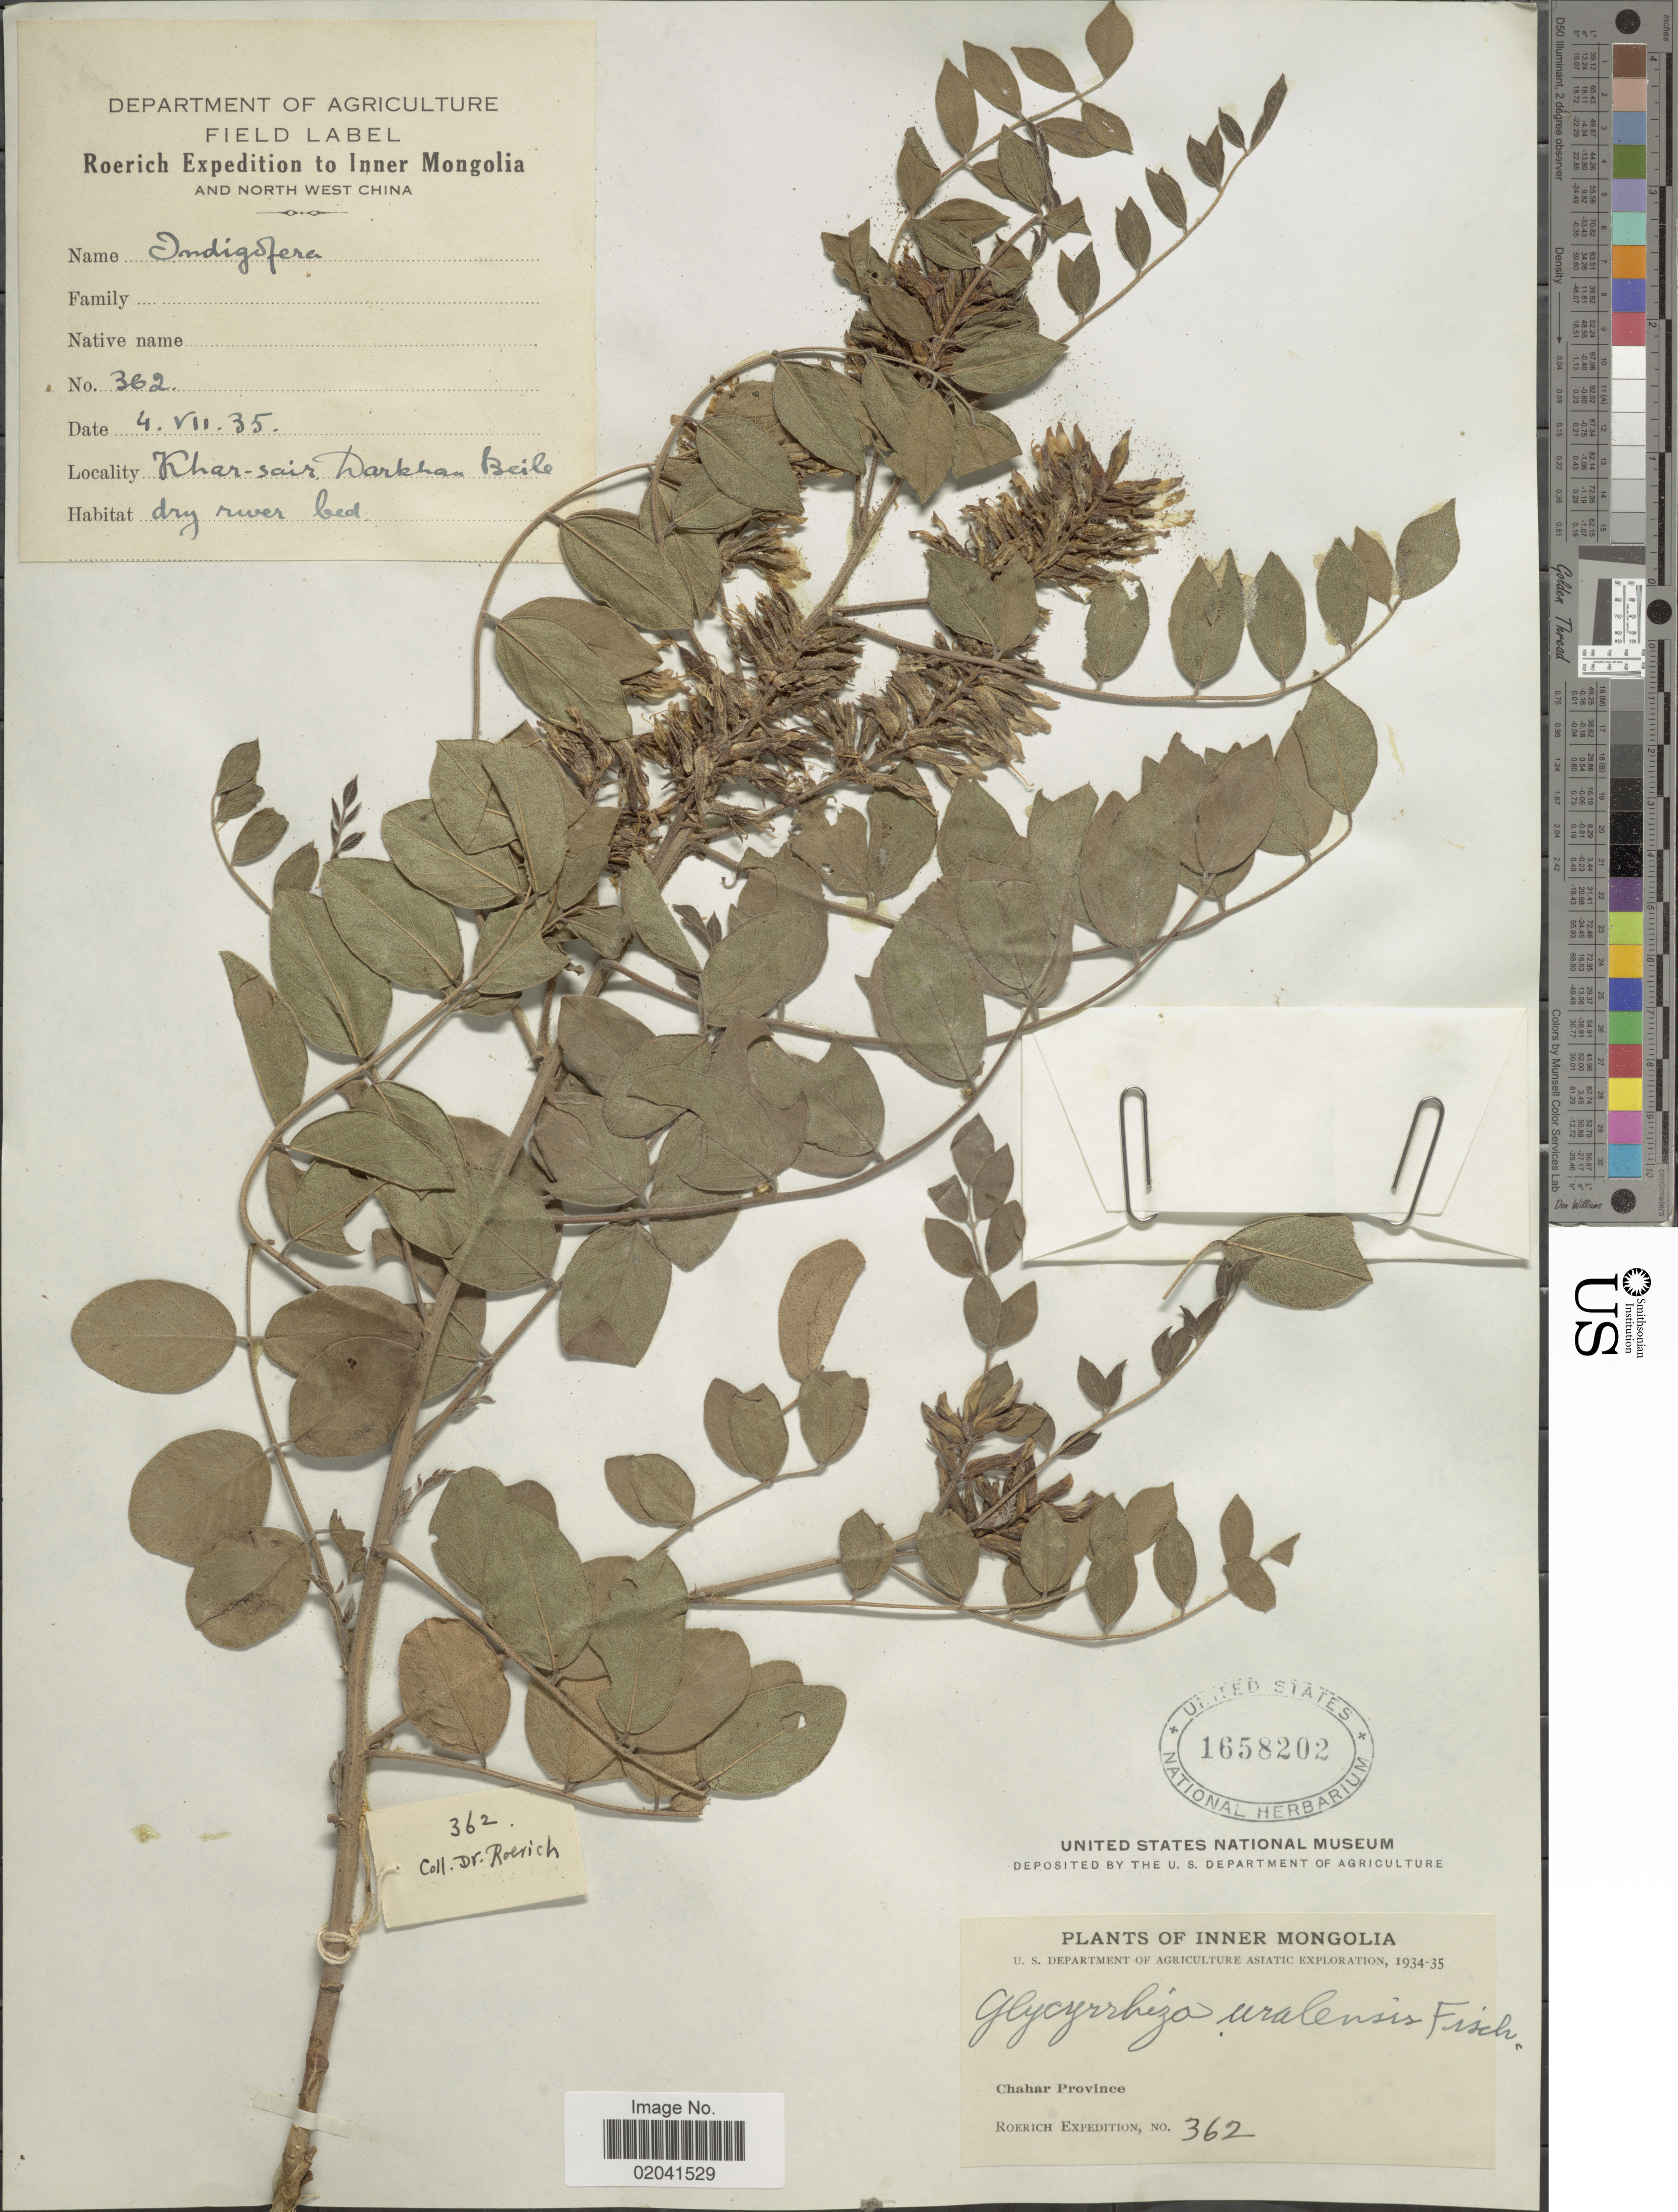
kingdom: Plantae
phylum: Tracheophyta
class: Magnoliopsida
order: Fabales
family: Fabaceae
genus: Glycyrrhiza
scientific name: Glycyrrhiza uralensis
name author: Fisch.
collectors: -. Roerich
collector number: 362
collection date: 1935-07-04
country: China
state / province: Nei Monggol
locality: Inner Mongolia, Chahar Province. North West China.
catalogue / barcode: US 1658202